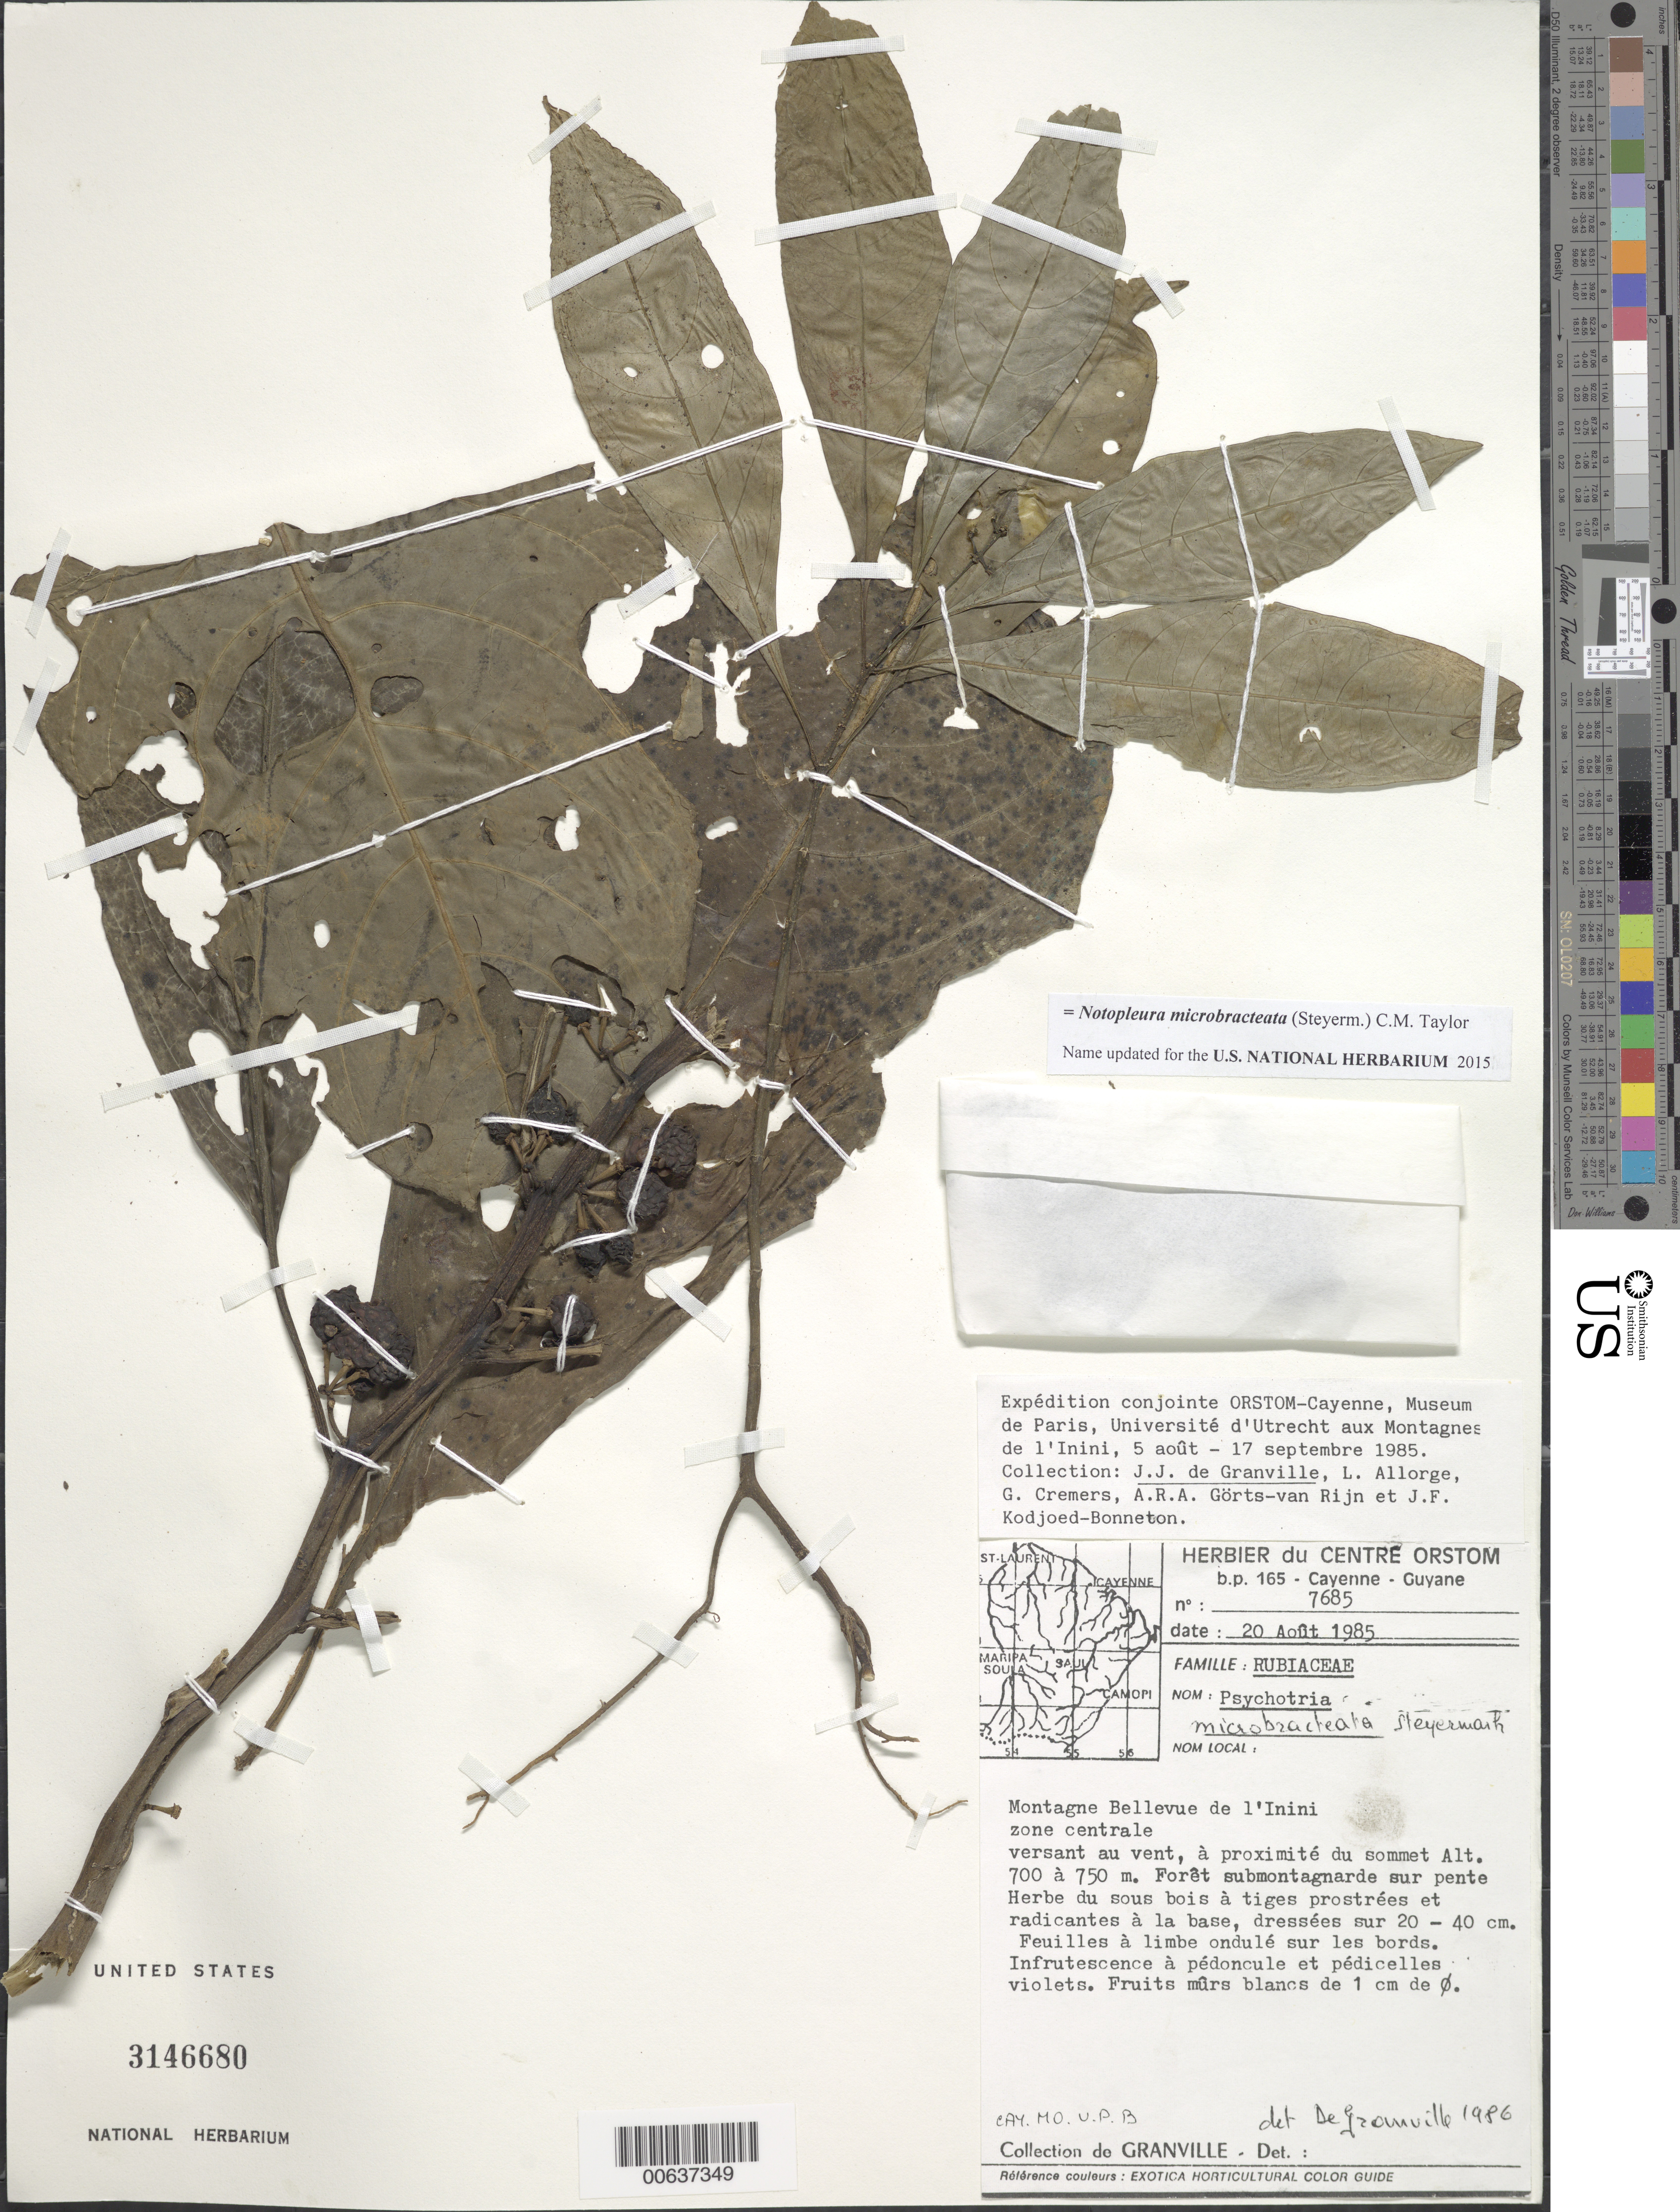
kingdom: Plantae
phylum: Tracheophyta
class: Magnoliopsida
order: Gentianales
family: Rubiaceae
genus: Psychotria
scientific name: Psychotria microbracteata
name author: Steyerm.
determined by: Granville, J. J. de, (CAY), Institut de Recherche pour le Developpement (IRD) (FRENCH GUIANA)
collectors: J.-J. de Granville, L. Allorge, G. Cremers, A. .R. A. Görts-van Rijn & J. Kodjoed-Bonneton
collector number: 7685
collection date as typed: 20-Aug-85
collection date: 1985-08-20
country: French Guiana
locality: Montagnes Bellevue de l'Inini, zone centrale, versant au vent, a proximite du sommet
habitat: Foret submontagnarde sur pente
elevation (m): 700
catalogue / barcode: US 3146680